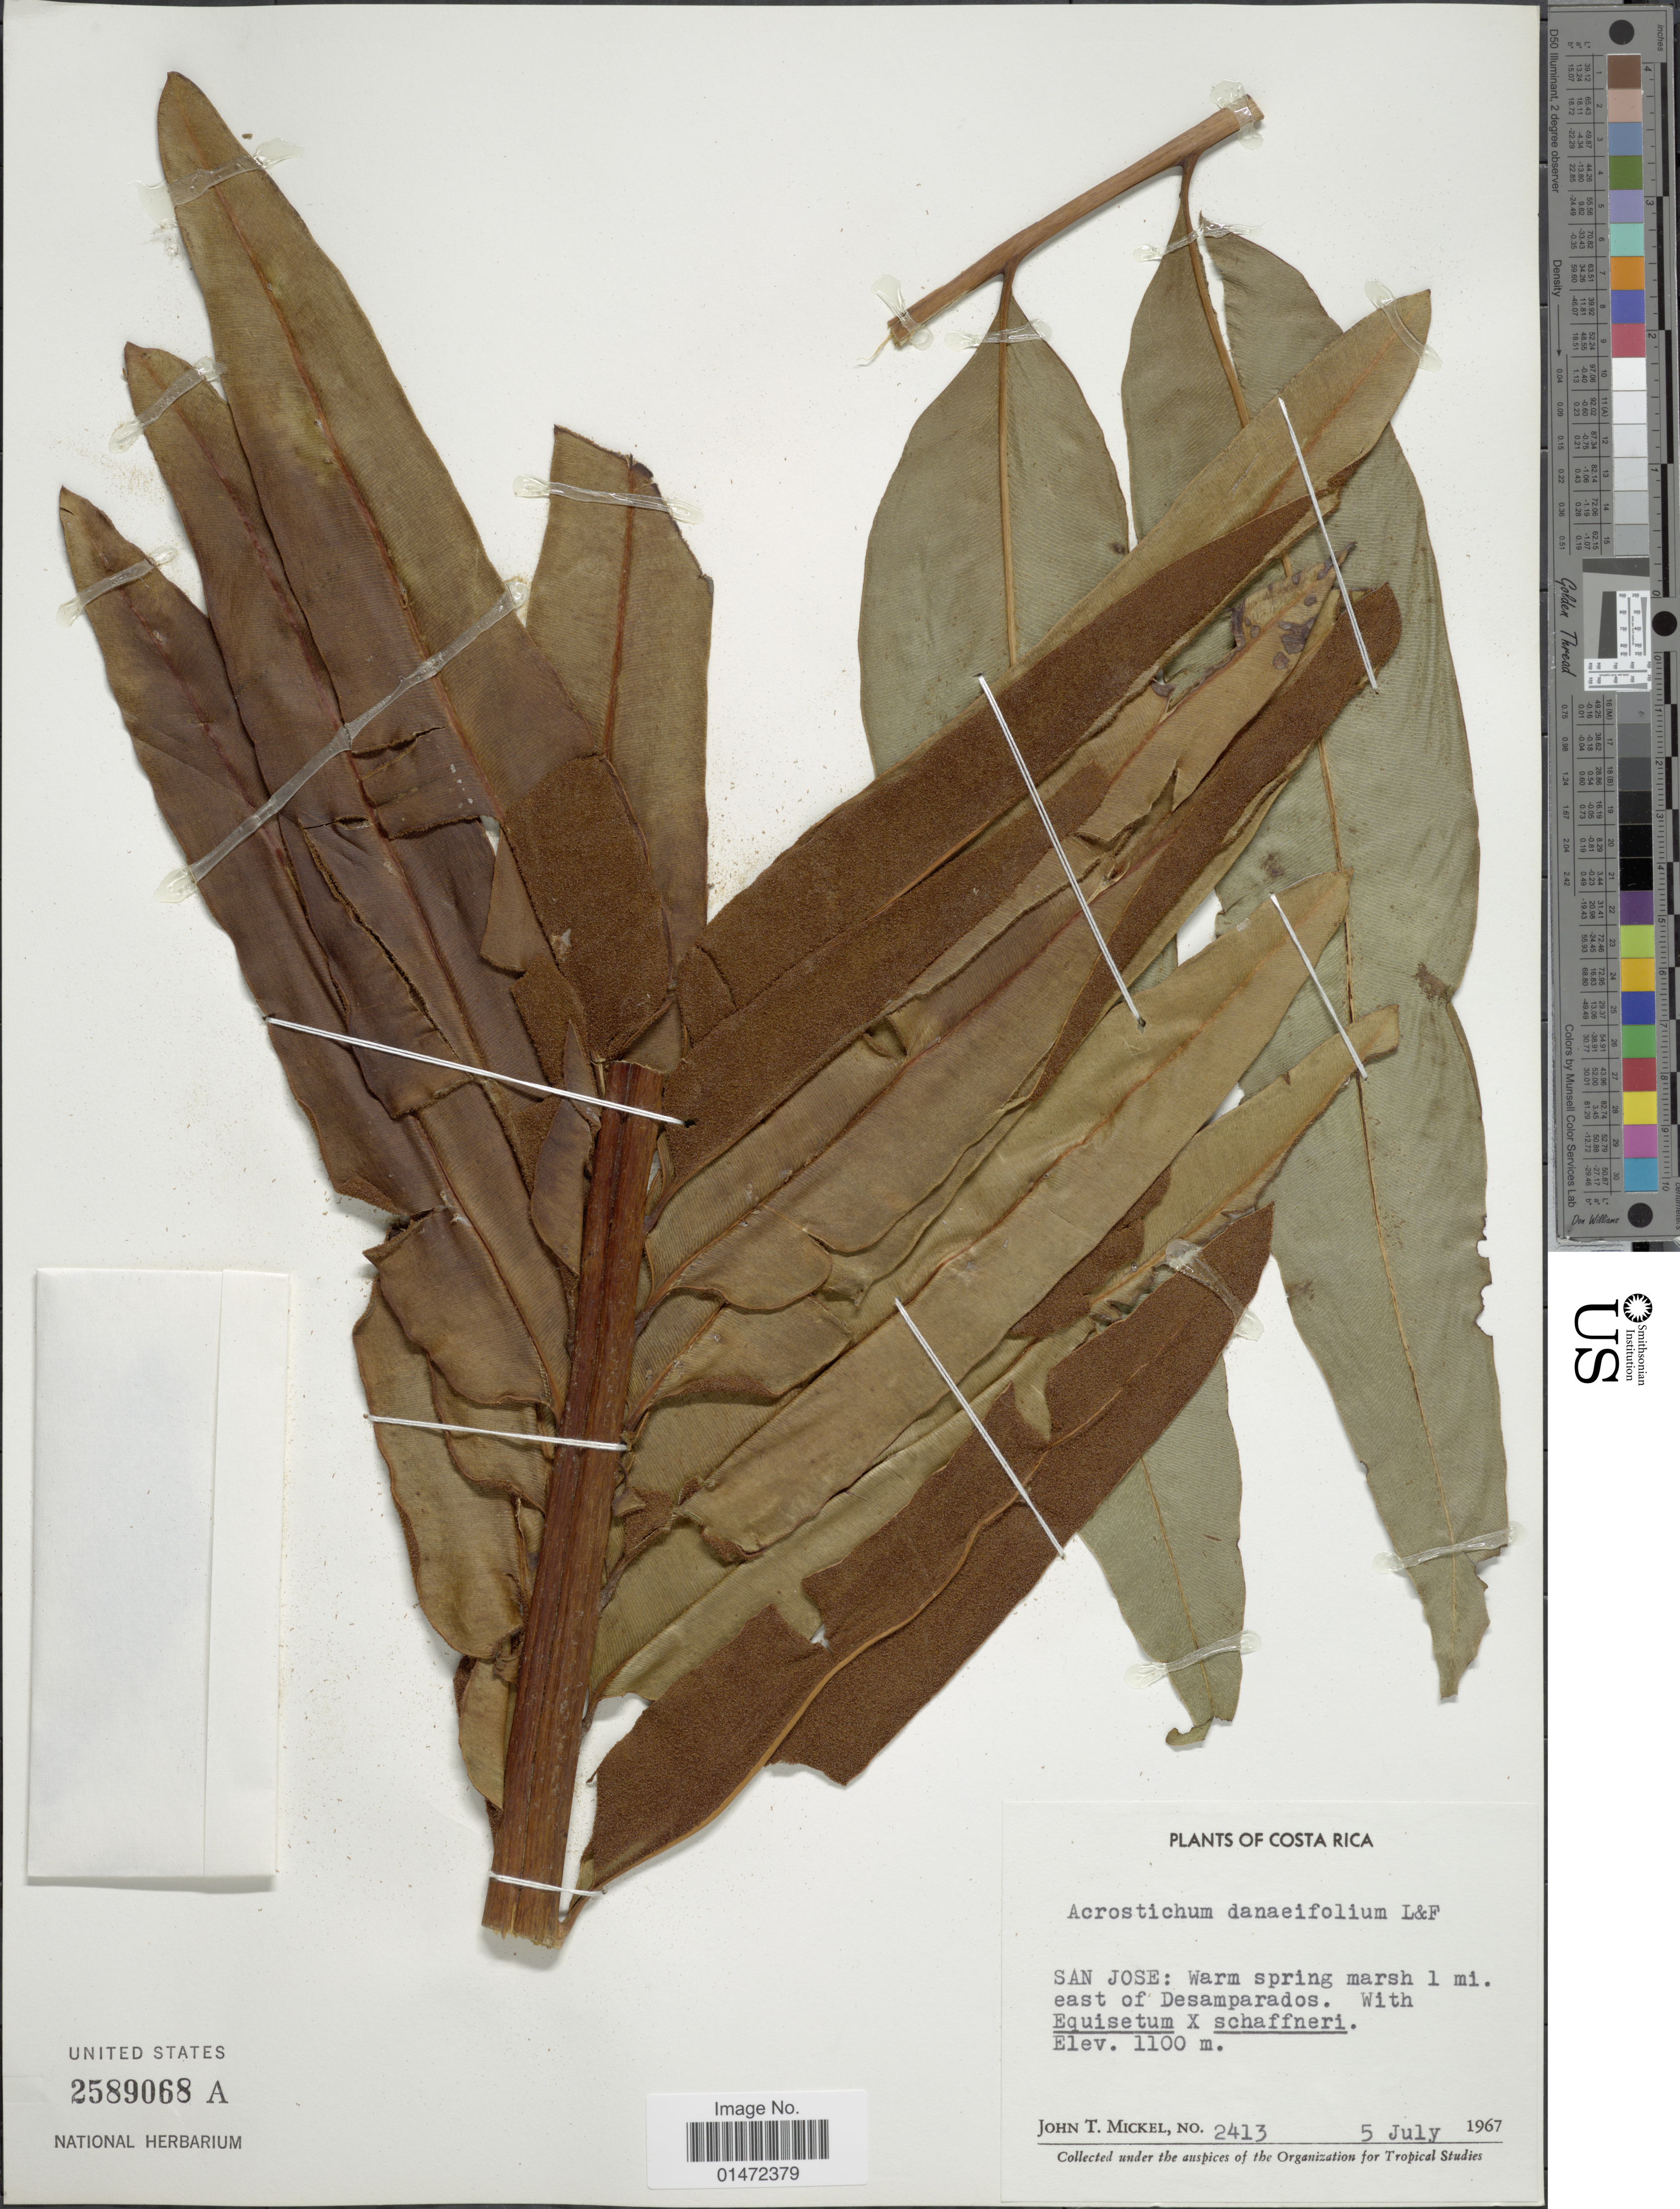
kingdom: Plantae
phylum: Tracheophyta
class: Polypodiopsida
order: Polypodiales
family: Pteridaceae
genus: Acrostichum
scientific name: Acrostichum danaeifolium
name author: Langsd. & Fisch.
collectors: J. T. Mickel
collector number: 2413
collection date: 1967-07-05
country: Costa Rica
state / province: San José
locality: Warm spring marsh 1 mi. east of Desamparados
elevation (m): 1100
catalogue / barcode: US 2589068A